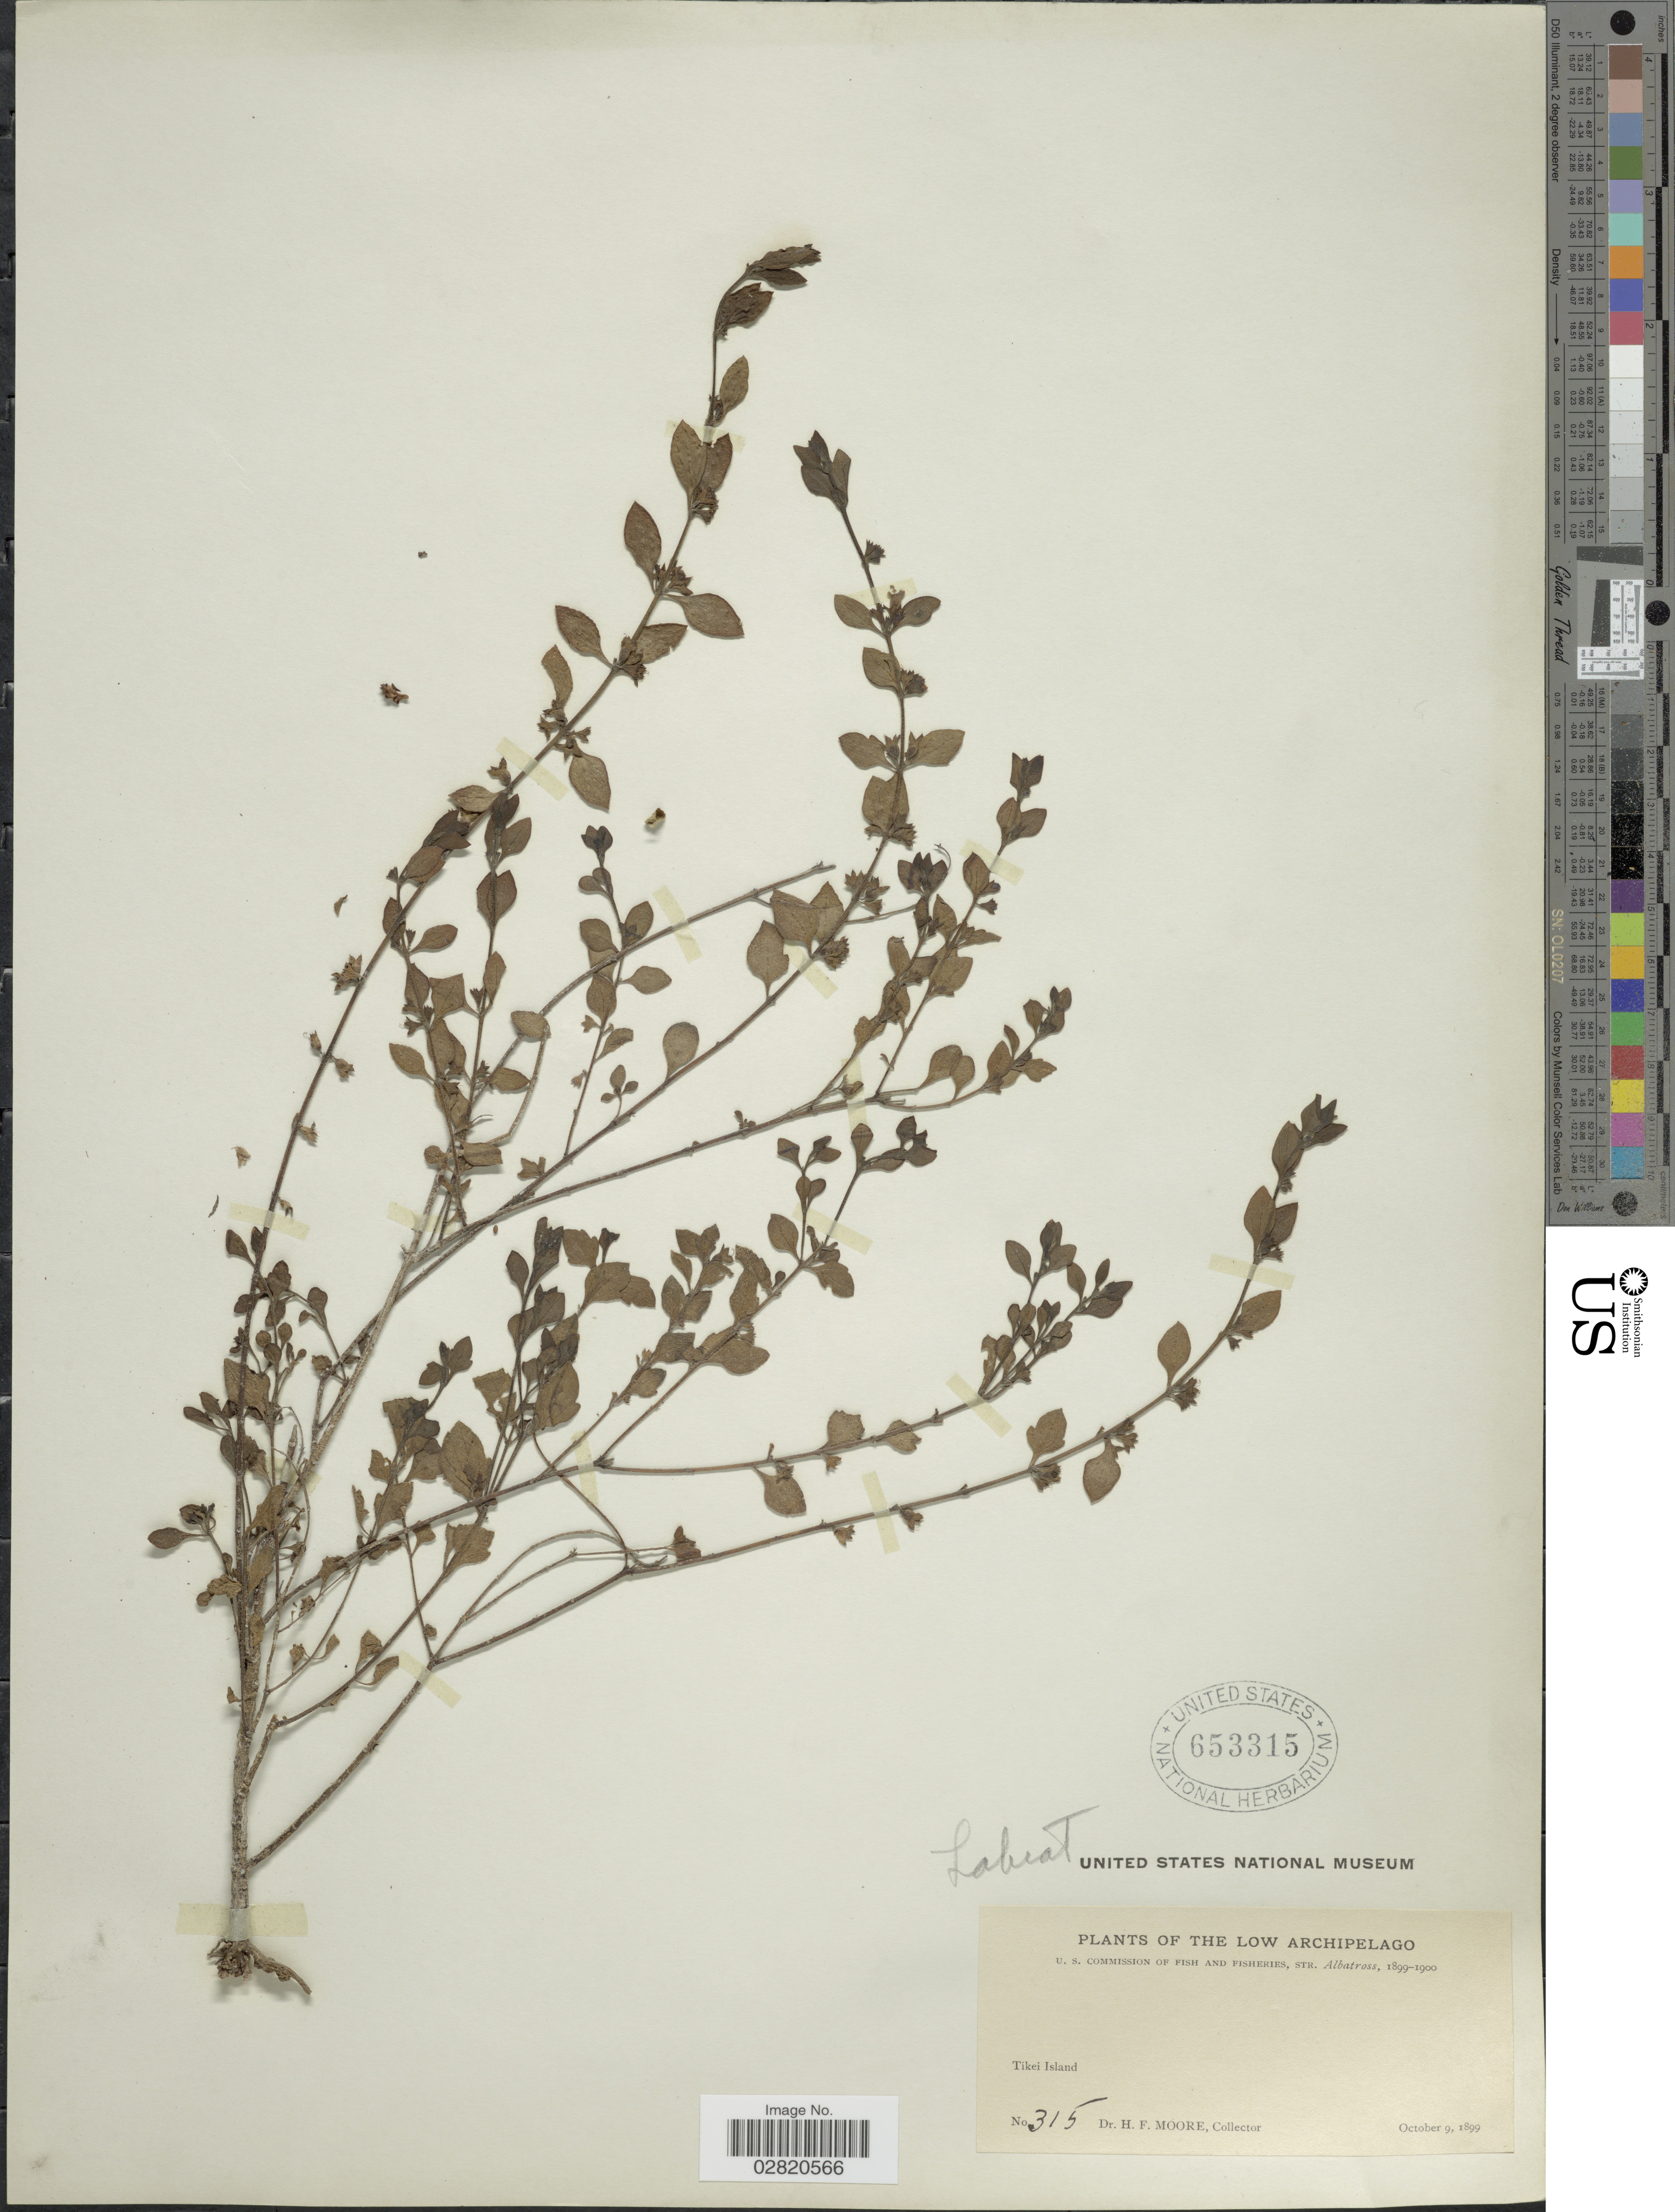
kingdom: Plantae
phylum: Tracheophyta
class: Magnoliopsida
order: Lamiales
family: Lamiaceae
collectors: H. F. Moore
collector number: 315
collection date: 1899-10-09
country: French Polynesia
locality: Low Archipelago. Tikei Island.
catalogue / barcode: US 653315